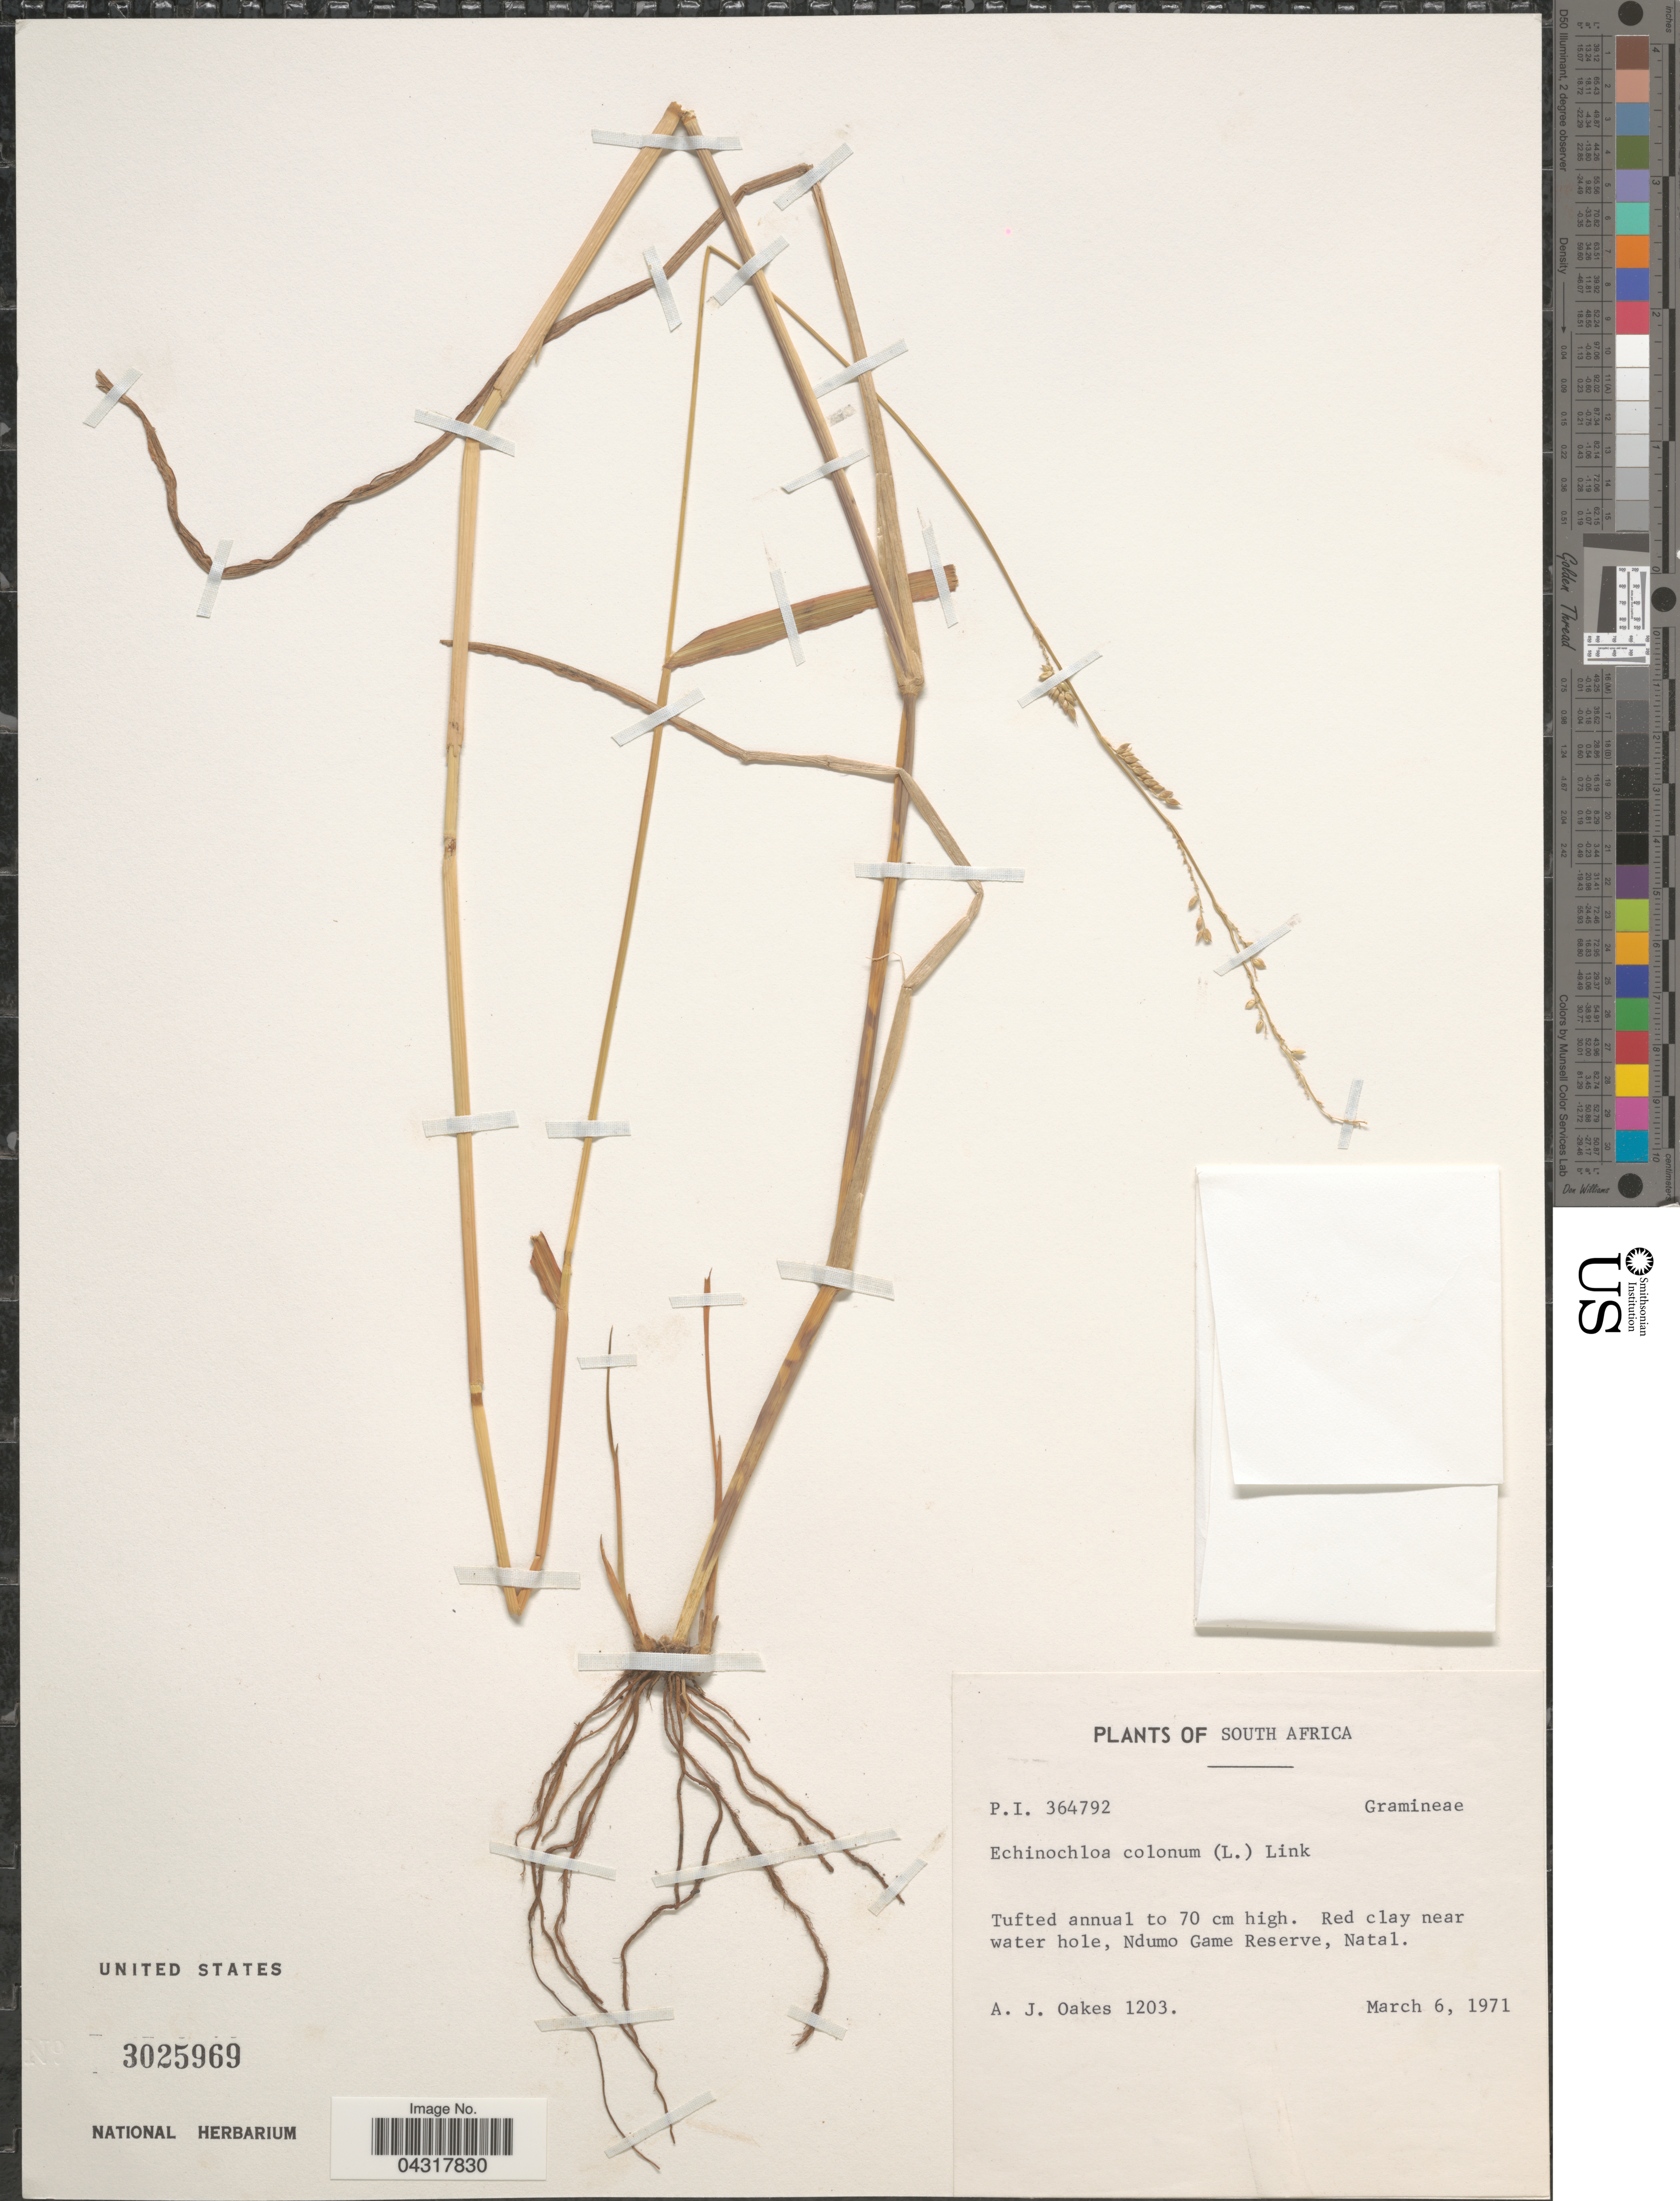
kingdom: Plantae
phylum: Tracheophyta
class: Liliopsida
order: Poales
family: Poaceae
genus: Echinochloa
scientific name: Echinochloa colona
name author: (L.) Link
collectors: A. Oakes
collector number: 1203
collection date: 1971-03-06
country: South Africa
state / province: KwaZulu-Natal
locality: Red clay near water hole, Ndumo Game Reserve, Natal.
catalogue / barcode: US 3025969